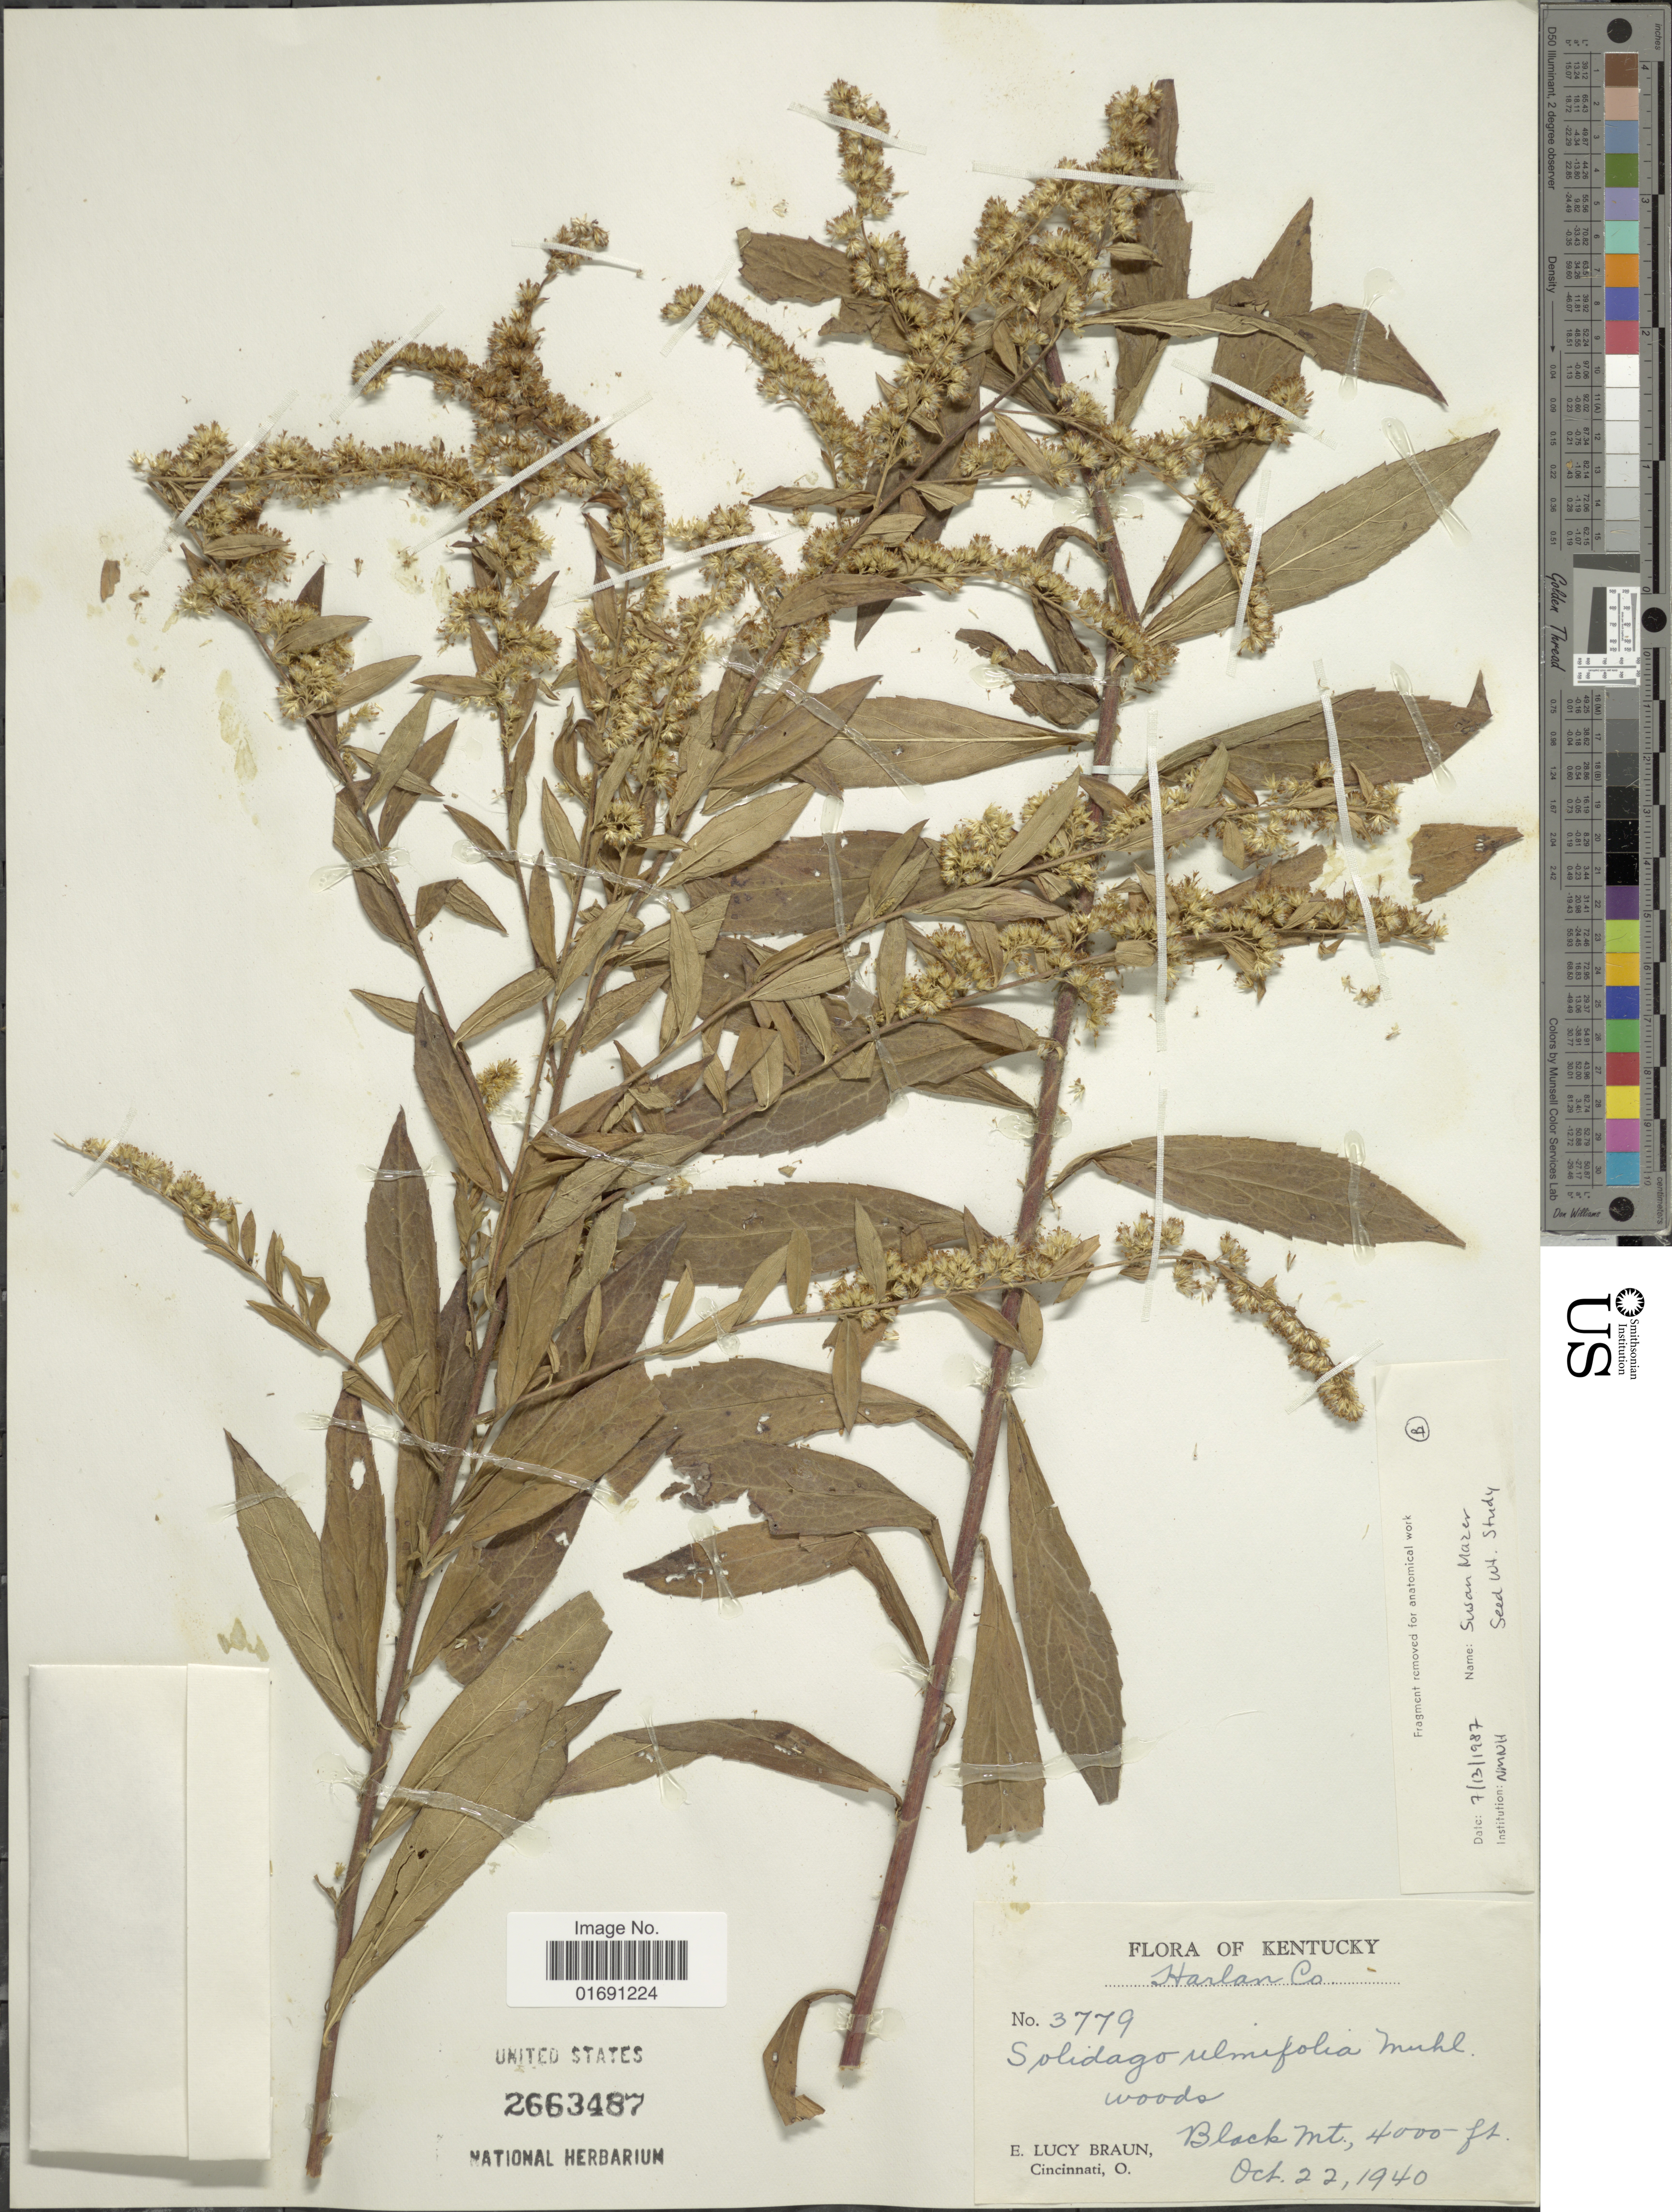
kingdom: Plantae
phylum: Tracheophyta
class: Magnoliopsida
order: Asterales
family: Asteraceae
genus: Solidago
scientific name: Solidago ulmifolia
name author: Muhl. ex Willd.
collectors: E. L. Braun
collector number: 3779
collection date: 1940-10-22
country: United States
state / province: Kentucky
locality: Harlan Co, Woods Black Mt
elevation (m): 1219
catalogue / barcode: US 2663487